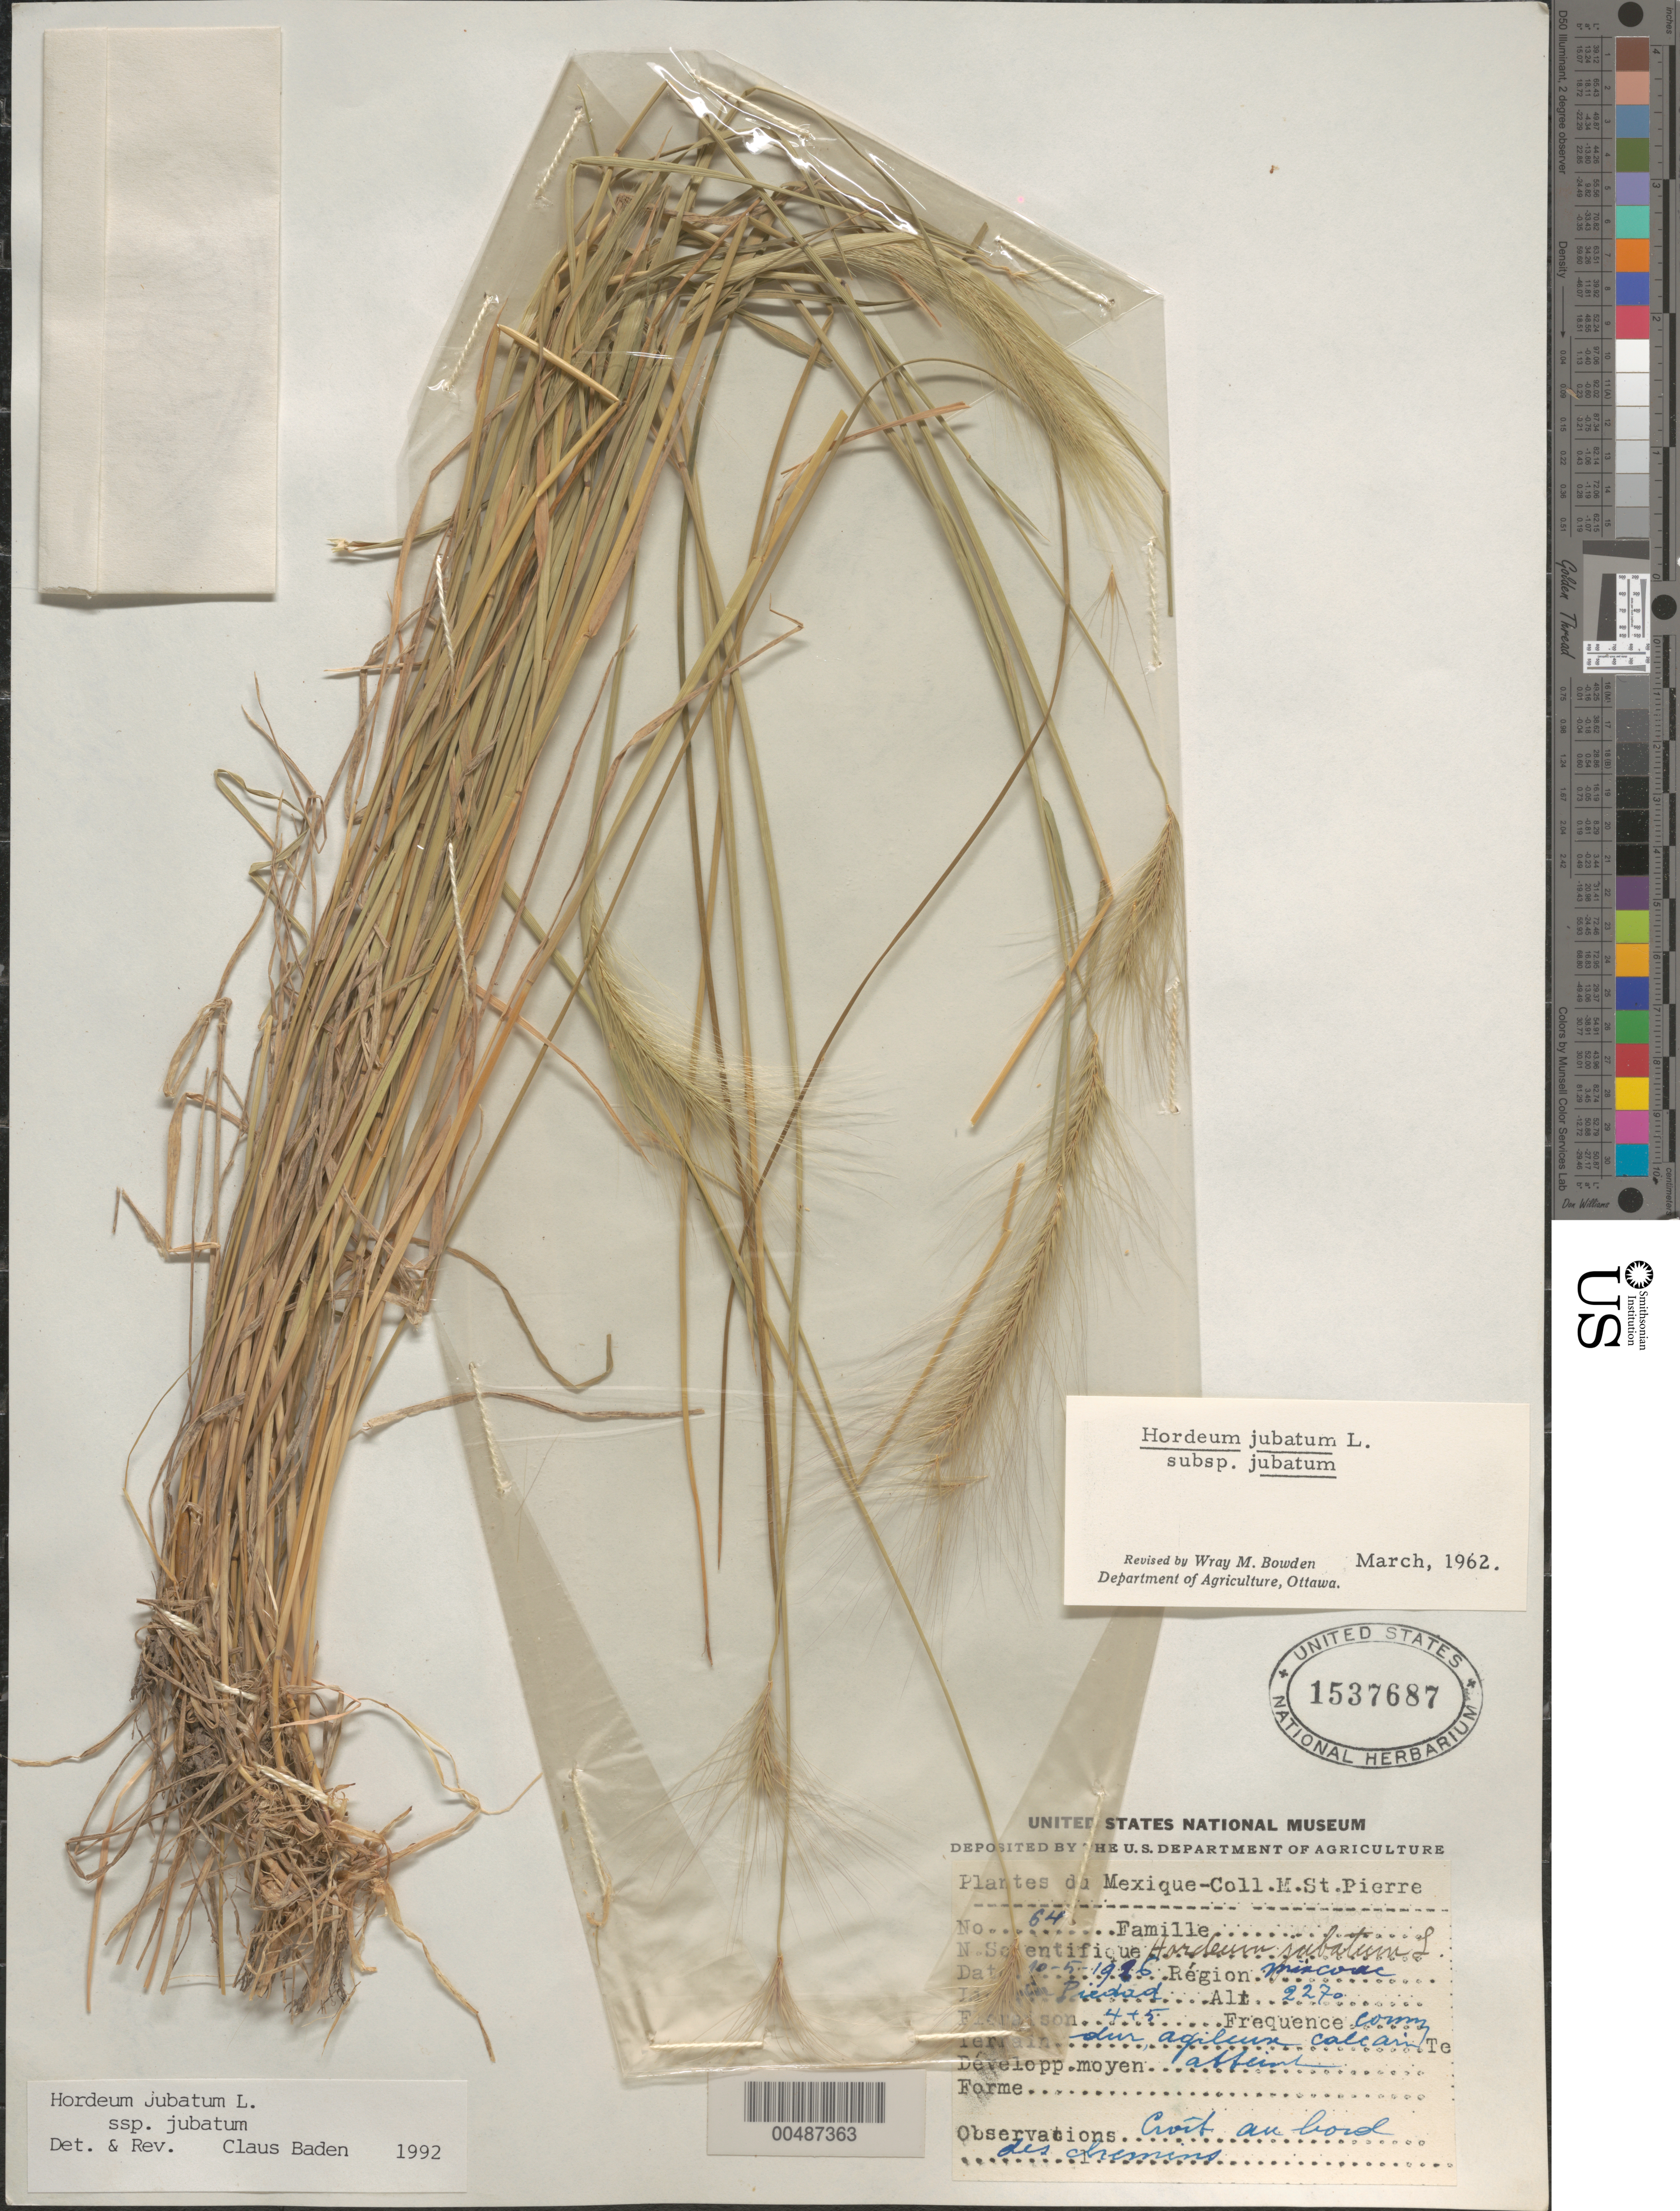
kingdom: Plantae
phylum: Tracheophyta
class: Liliopsida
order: Poales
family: Poaceae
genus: Hordeum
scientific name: Hordeum jubatum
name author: L.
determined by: Baden, C.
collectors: M. Saint-Pierre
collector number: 677?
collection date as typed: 5 Oct 1926 or 10 May 1926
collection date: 1926-05-10 or 1926-10-05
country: Mexico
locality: Mixcoac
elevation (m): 2270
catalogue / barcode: US 1537687